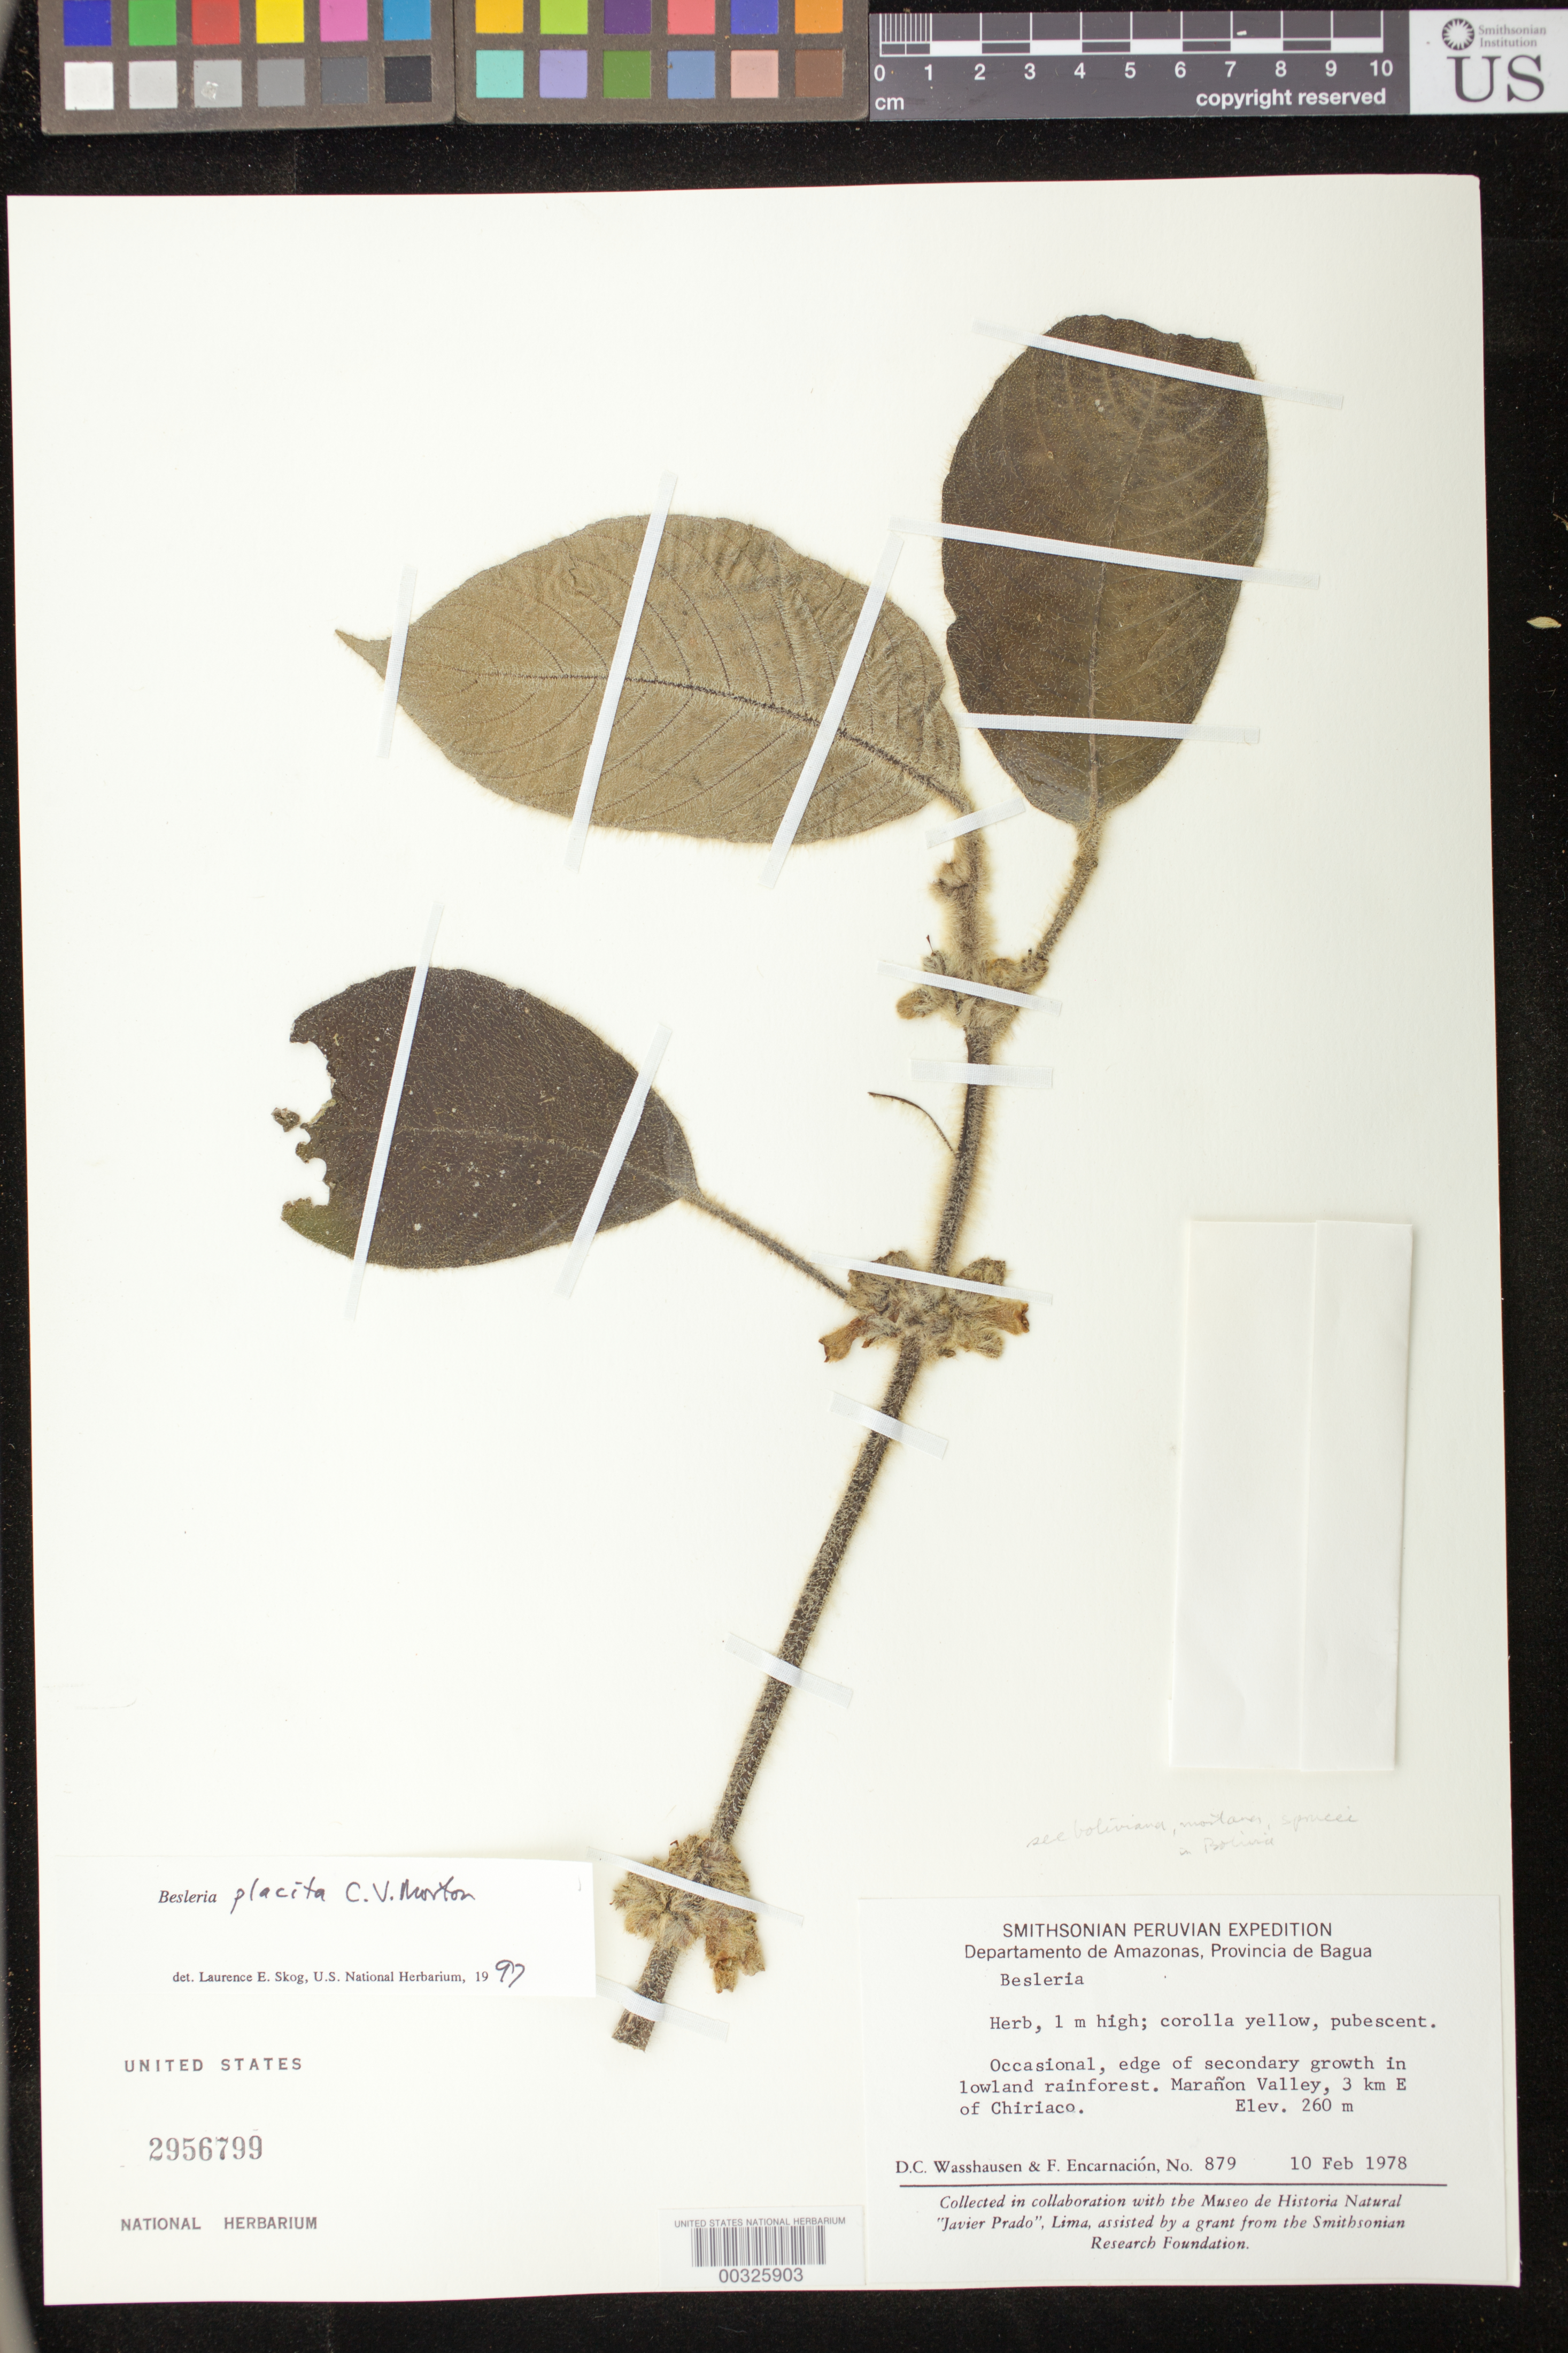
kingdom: Plantae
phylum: Tracheophyta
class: Magnoliopsida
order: Lamiales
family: Gesneriaceae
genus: Besleria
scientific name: Besleria placita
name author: C.V. Morton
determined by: Skog, Laurence E.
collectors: D. C. Wasshausen & F. Encarnación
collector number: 879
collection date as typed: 10 Feb 1978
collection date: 1978-02-10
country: Peru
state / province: Amazonas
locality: Prov. Bagua; Marañon Valley, 3 km E of Chiriaco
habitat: Edge of secondary growth in lowland rainforest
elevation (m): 260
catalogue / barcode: US 2956799